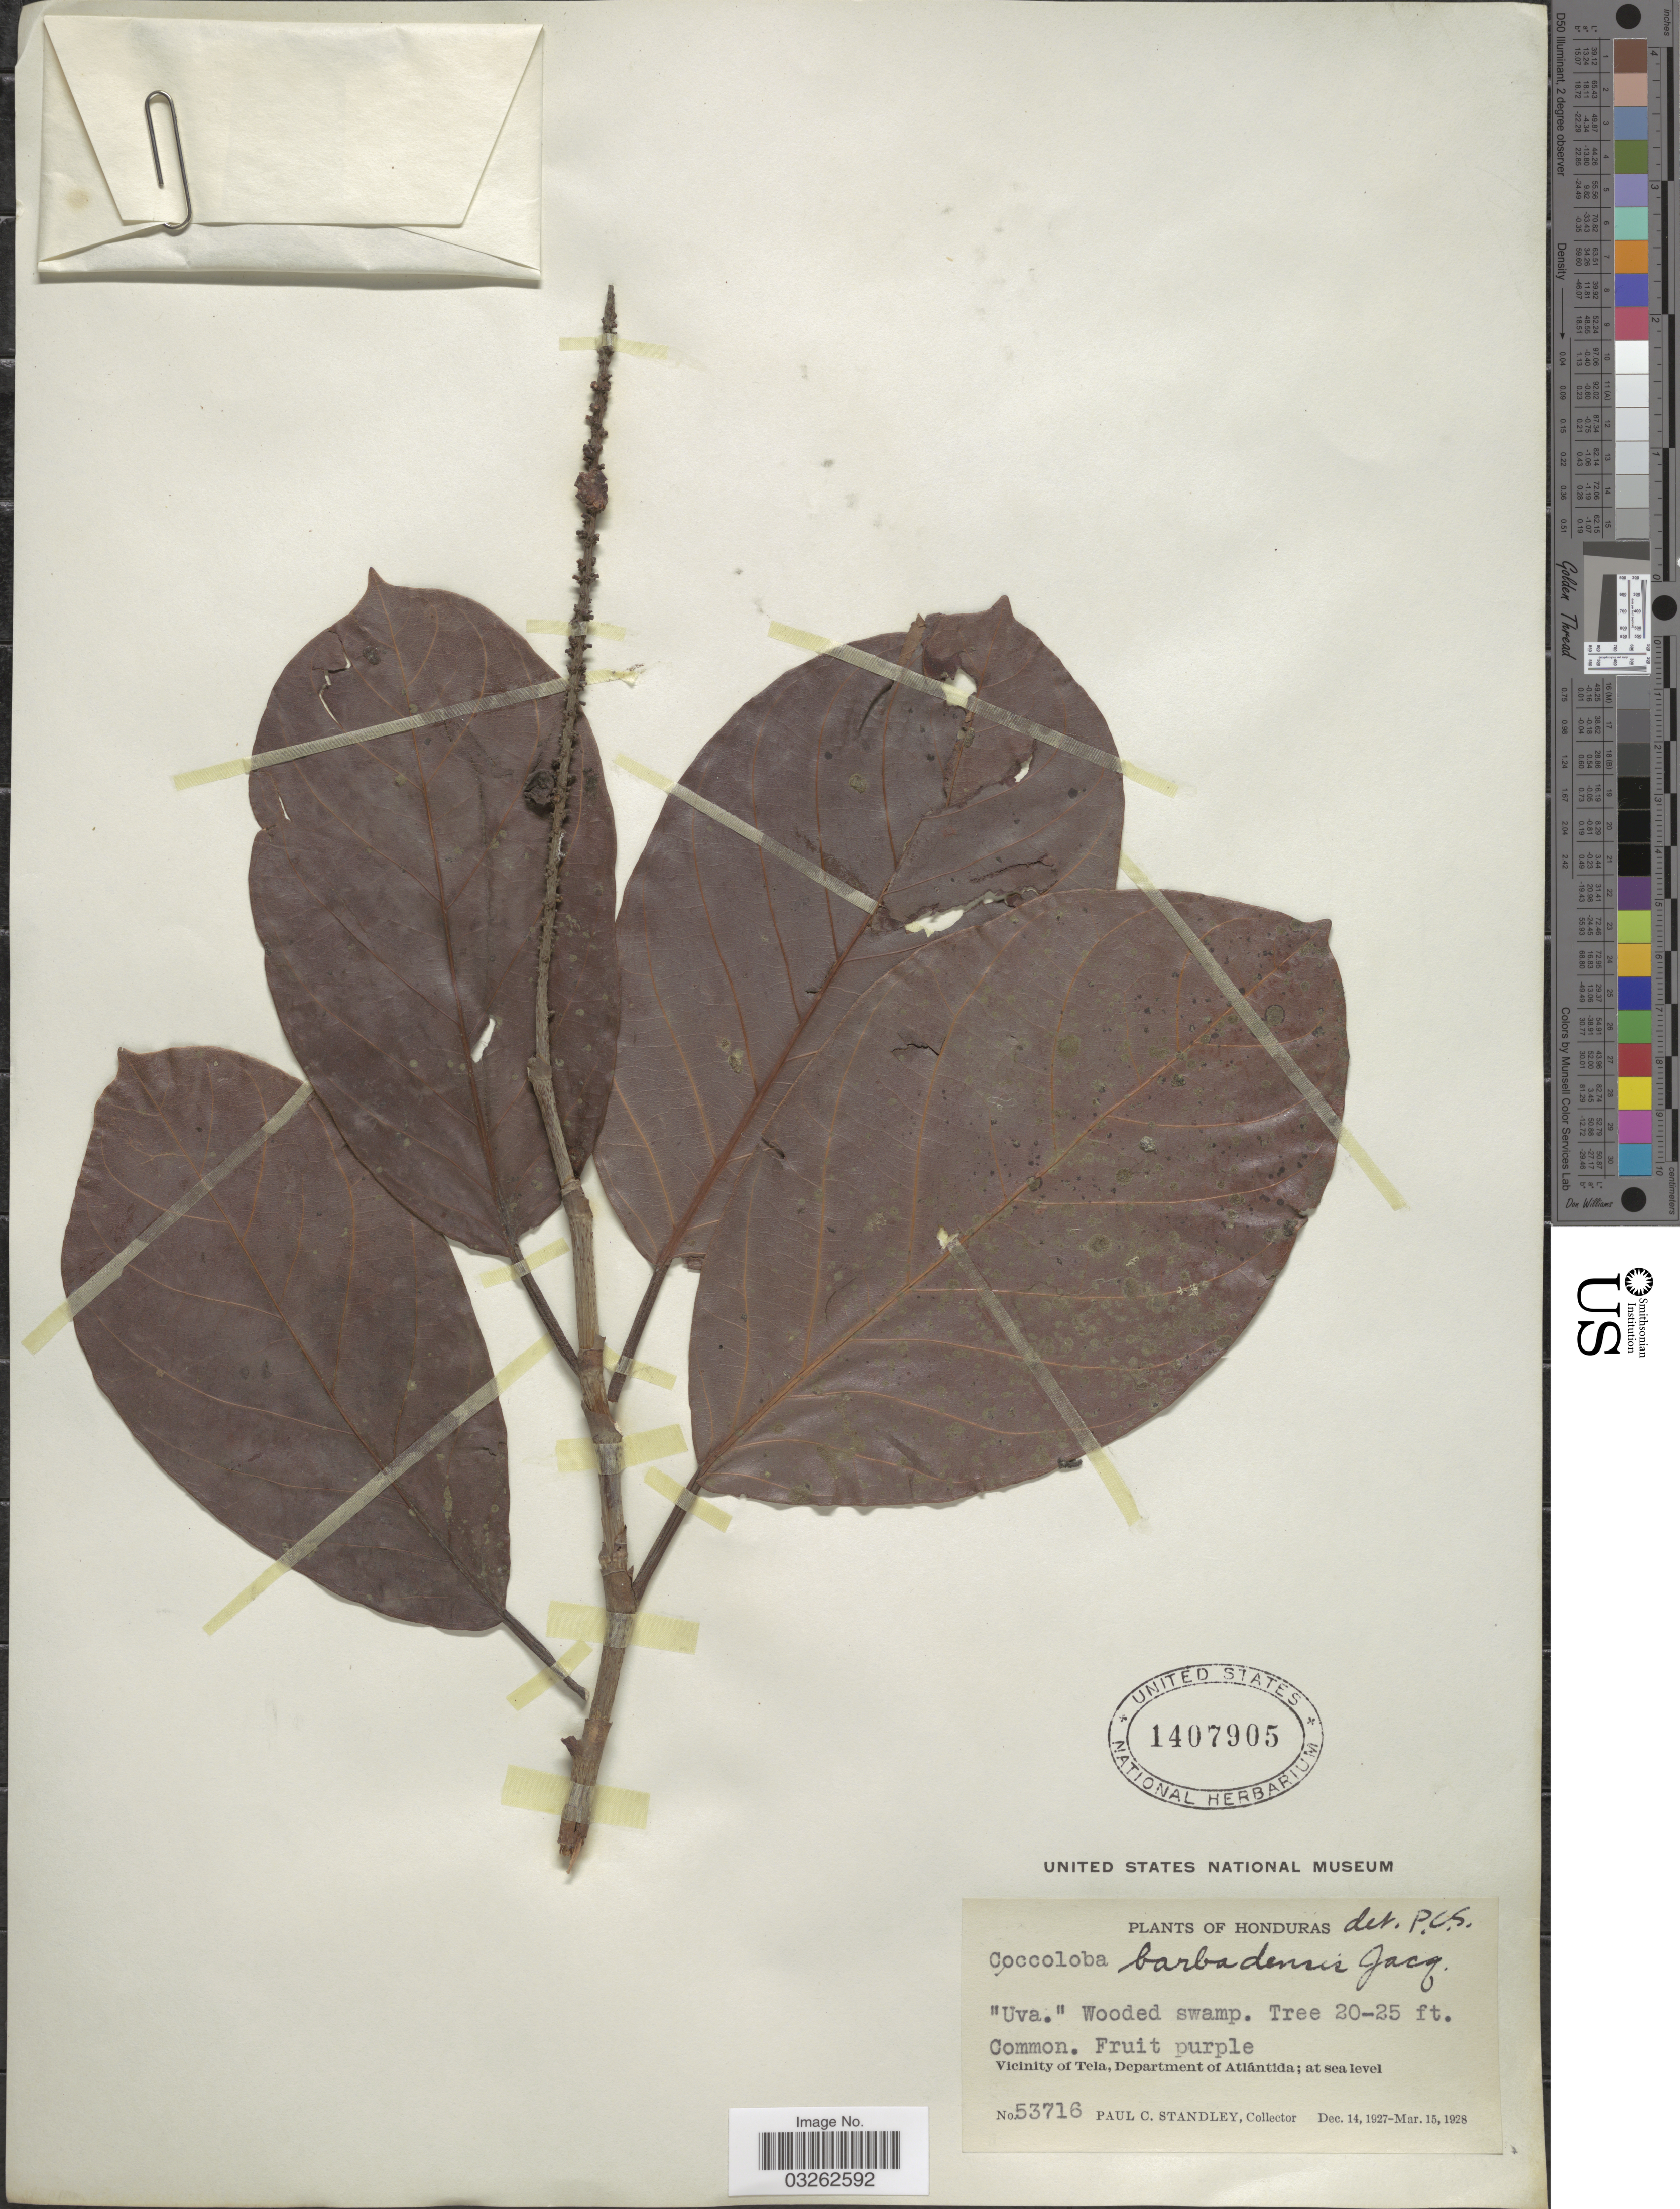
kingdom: Plantae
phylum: Tracheophyta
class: Magnoliopsida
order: Caryophyllales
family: Polygonaceae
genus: Coccoloba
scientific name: Coccoloba barbadensis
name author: Jacq.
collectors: P. C. Standley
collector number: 53716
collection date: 1927-12-14/1928-03-15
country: Honduras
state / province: Atlántida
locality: Vicinity of Tela, Department of Atlántida.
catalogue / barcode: US 1407905